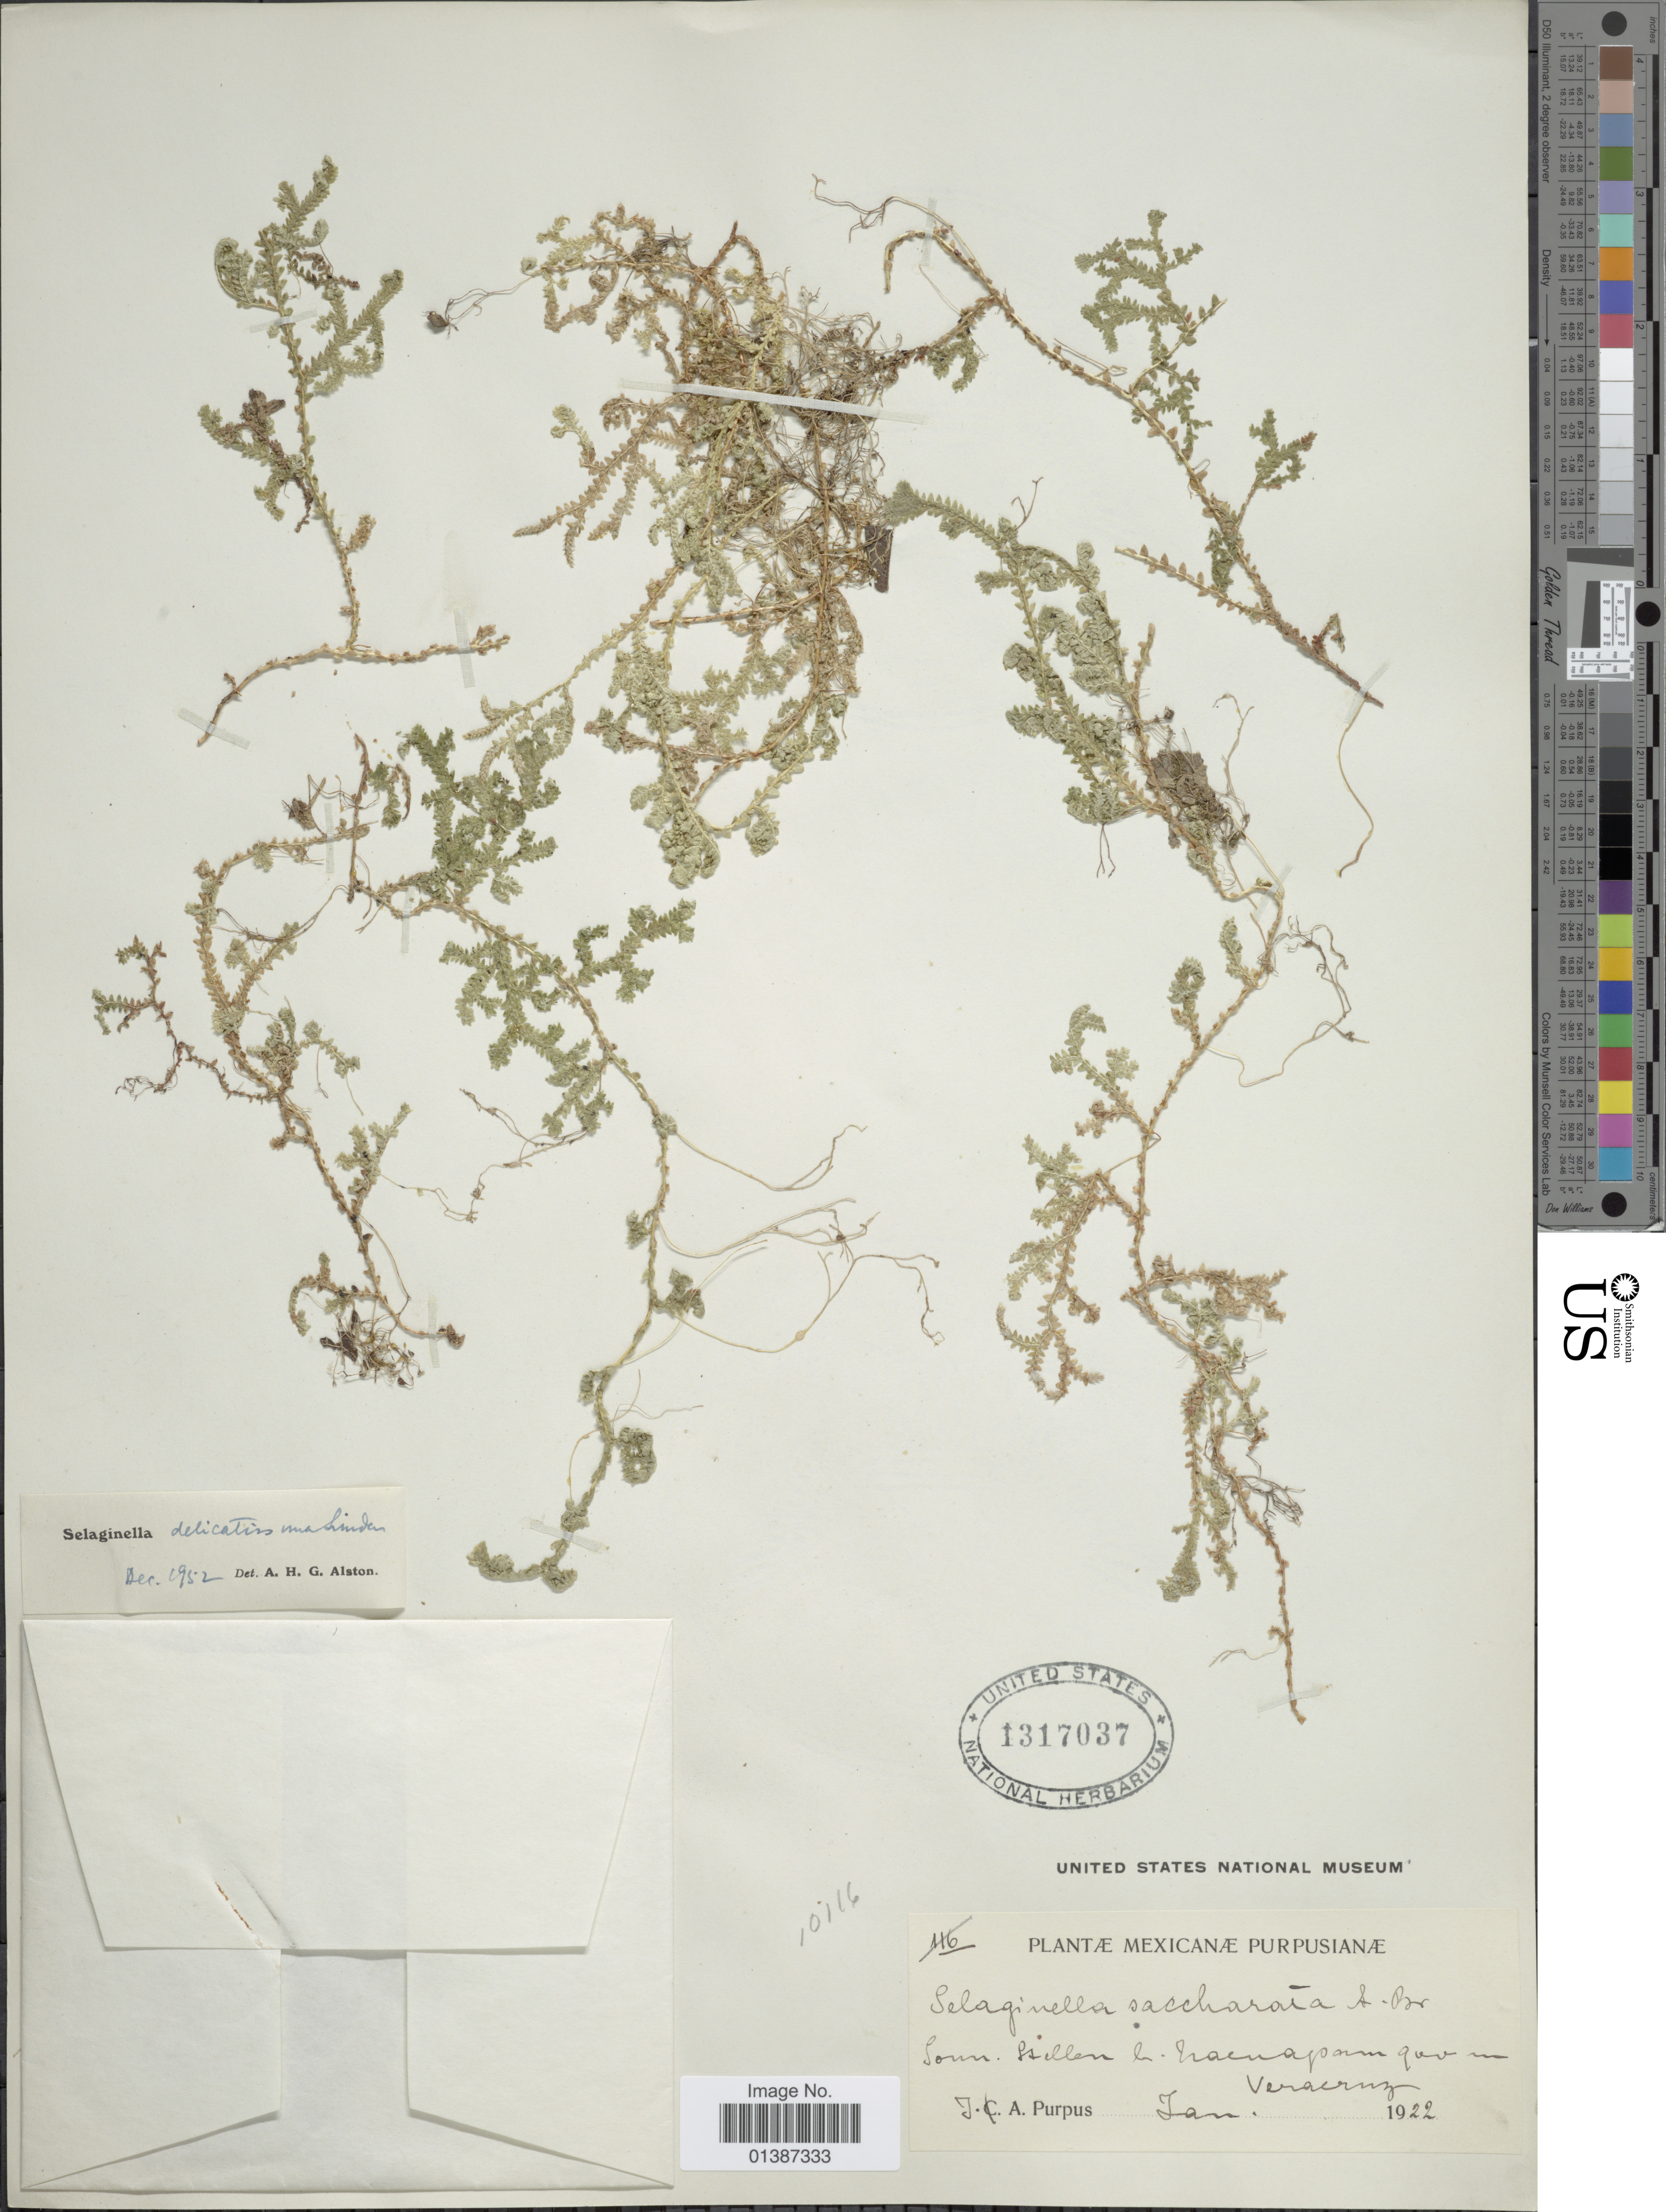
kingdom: Plantae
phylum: Tracheophyta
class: Lycopodiopsida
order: Selaginellales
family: Selaginellaceae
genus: Selaginella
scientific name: Selaginella delicatissima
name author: Linden ex A. Braun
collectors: J. A. Purpus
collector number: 10116?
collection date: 1922-01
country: Mexico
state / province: Veracruz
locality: Veracruz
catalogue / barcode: US 1317037